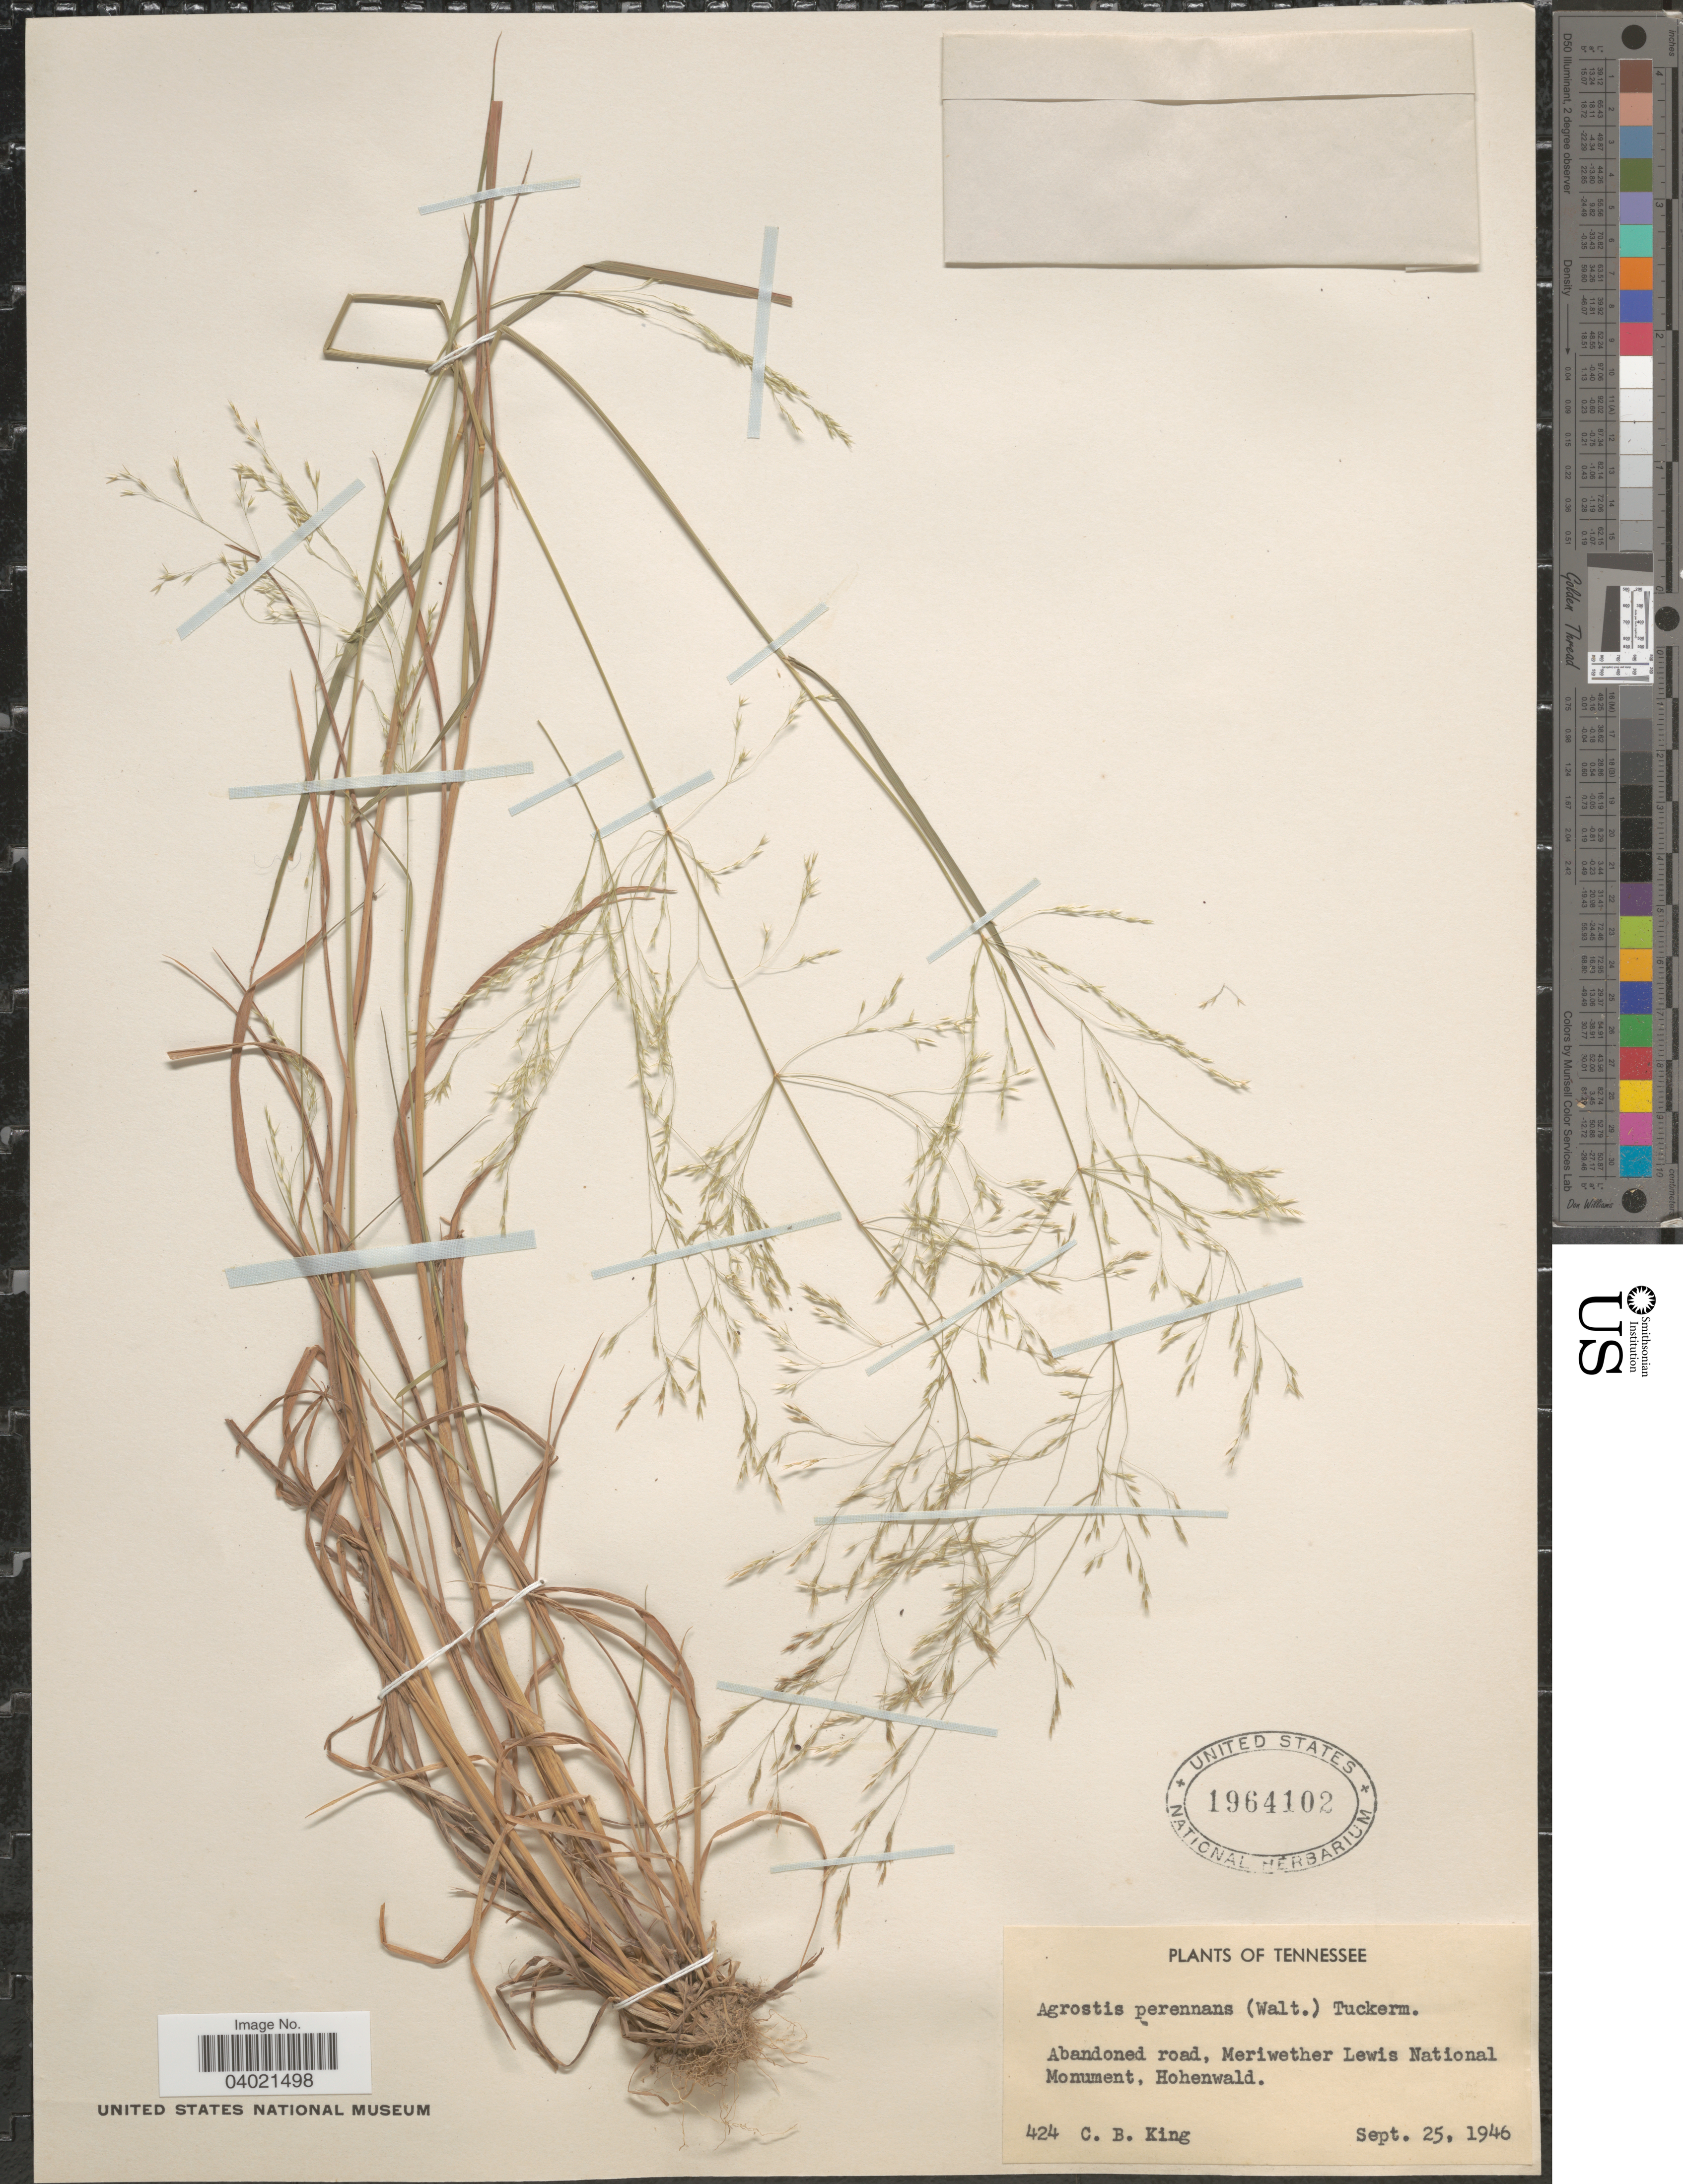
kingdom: Plantae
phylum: Tracheophyta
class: Liliopsida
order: Poales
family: Poaceae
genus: Agrostis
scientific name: Agrostis perennans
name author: (Walter) Tuck.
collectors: C. King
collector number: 424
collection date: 1946-09-25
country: United States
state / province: Tennessee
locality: Abandoned road, Meriwether Lewis National Monument, Hohenwald.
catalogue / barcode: US 1964102